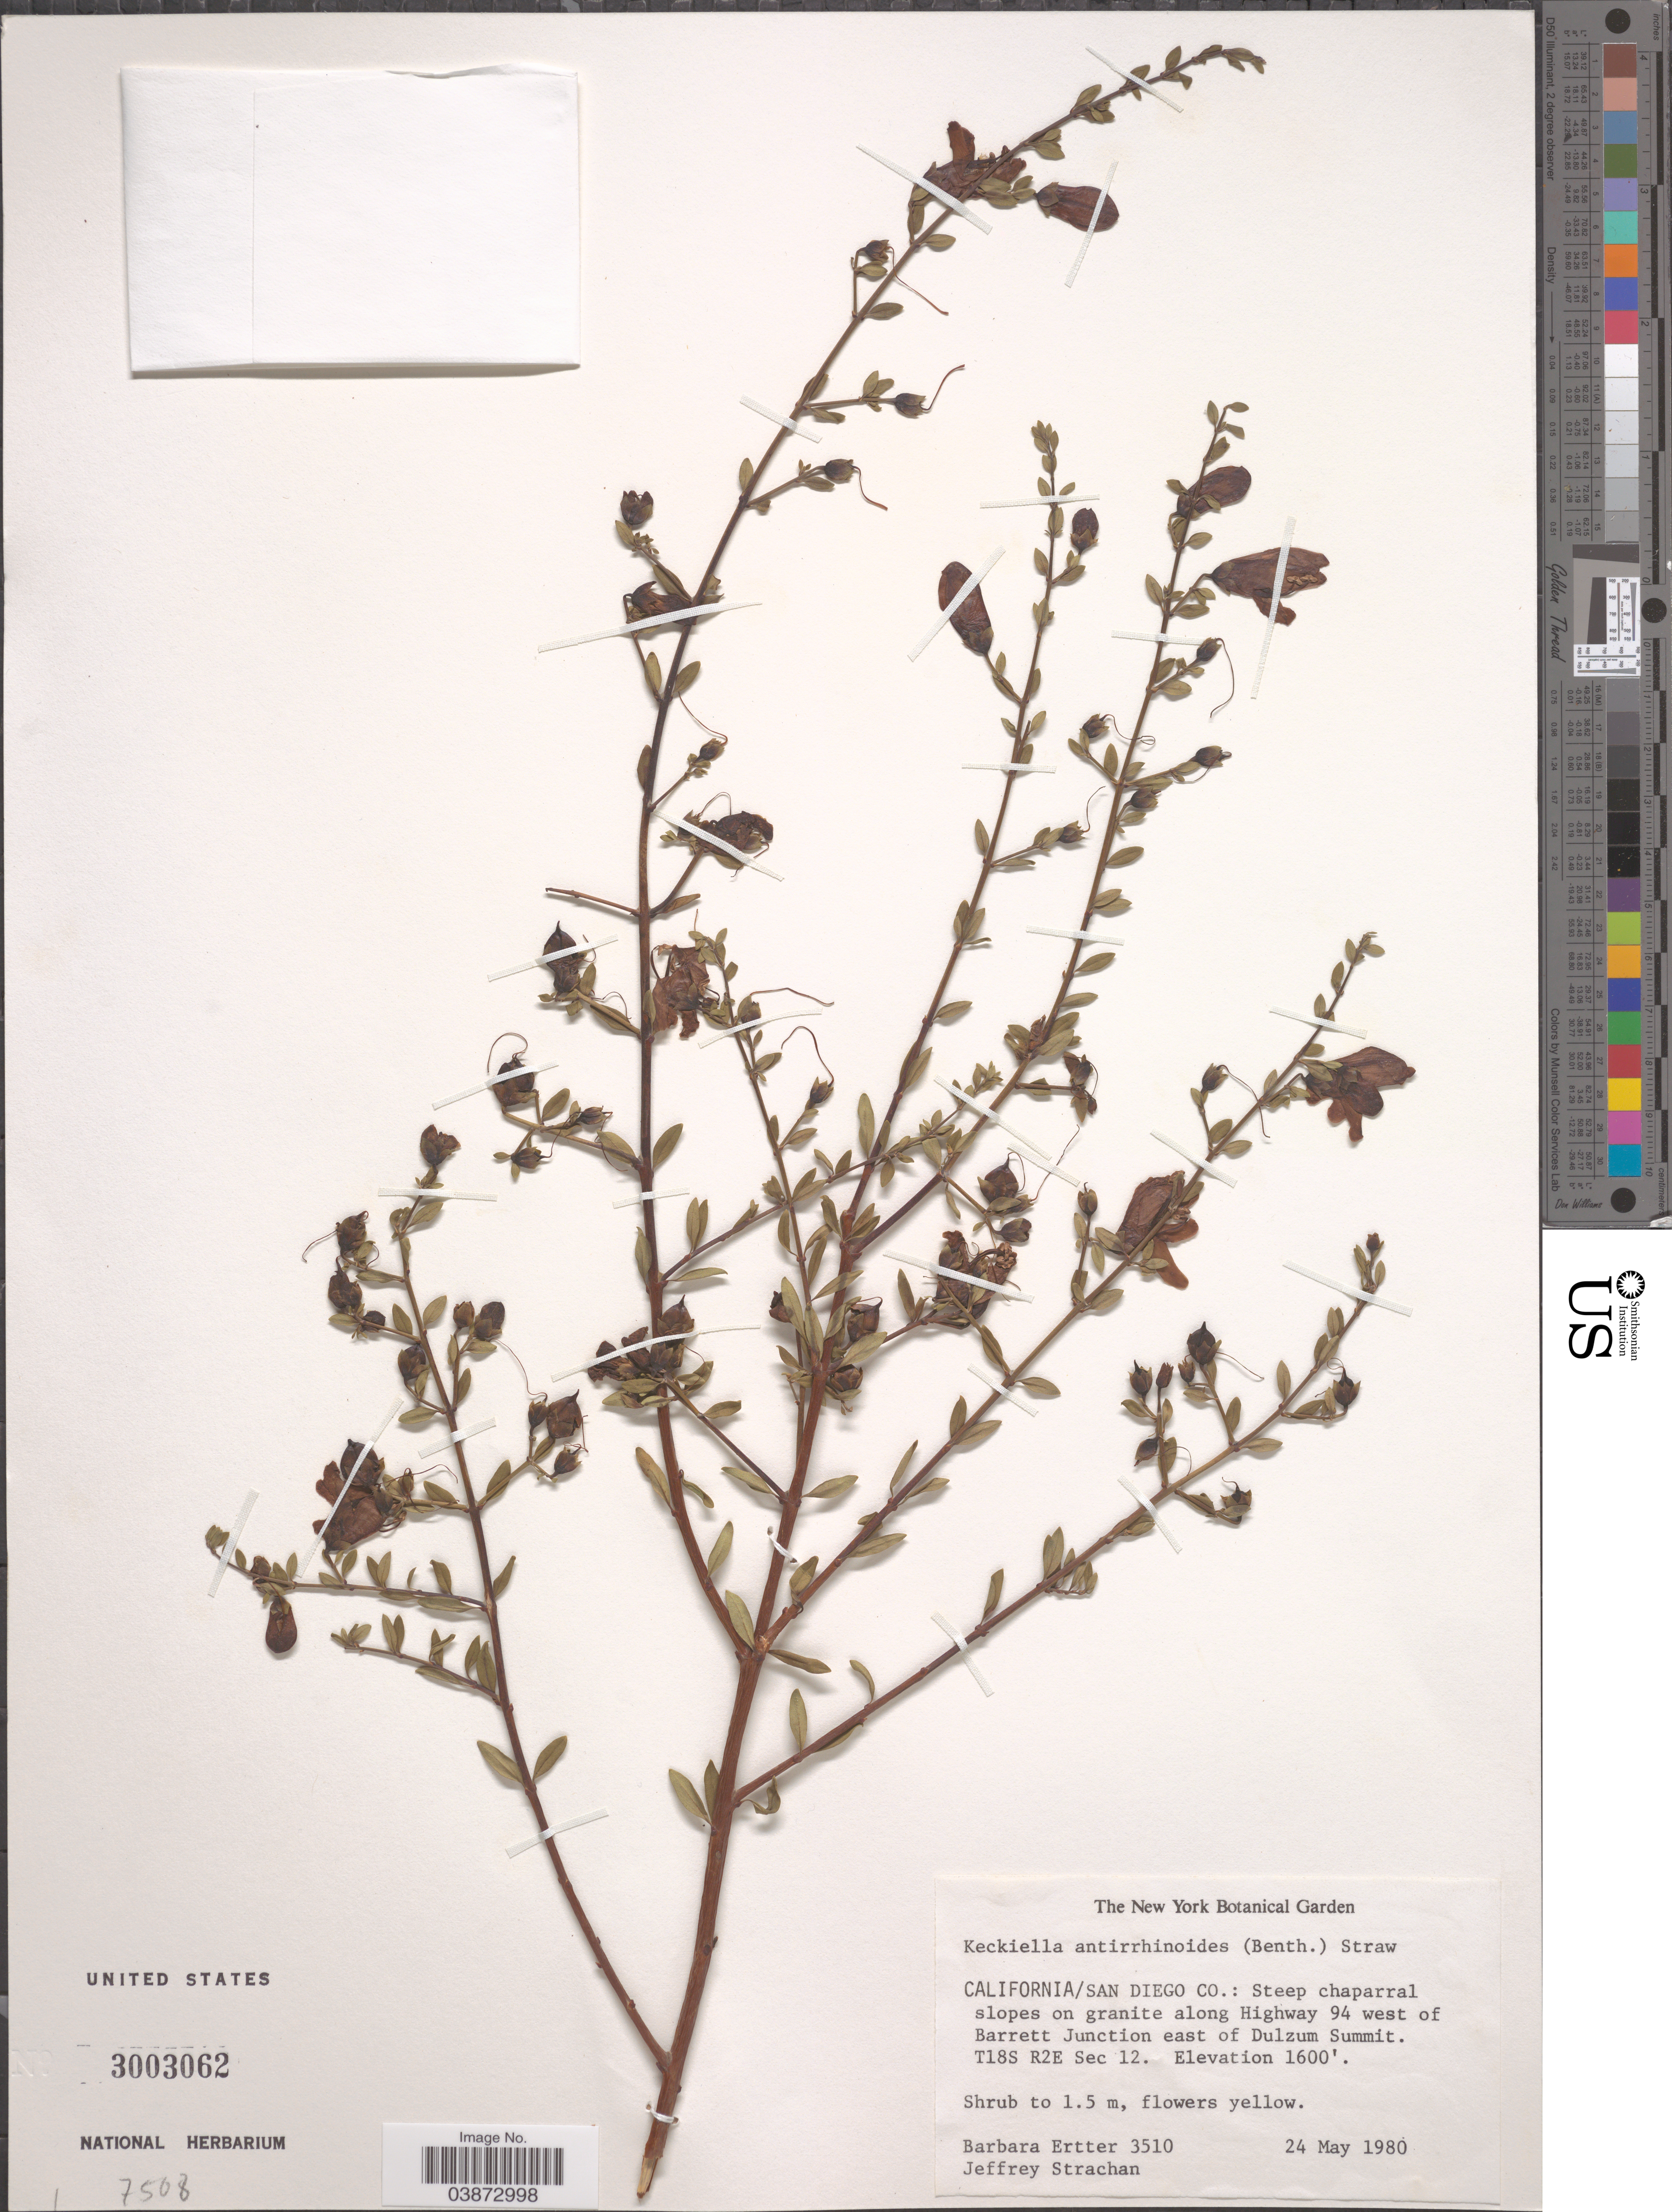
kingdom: Plantae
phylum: Tracheophyta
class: Magnoliopsida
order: Lamiales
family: Plantaginaceae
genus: Penstemon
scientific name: Penstemon antirrhinoides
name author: Benth.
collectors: B. Ertter & J. Strachan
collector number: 3510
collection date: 1980-05-24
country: United States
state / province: California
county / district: San Diego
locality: San Diego Co.: Steep chaparral slopes on granite along Highway 94 west of Barrett Junction east of Dulzum Summit. T18S R2E Sec 12.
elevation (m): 488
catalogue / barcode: US 3003062